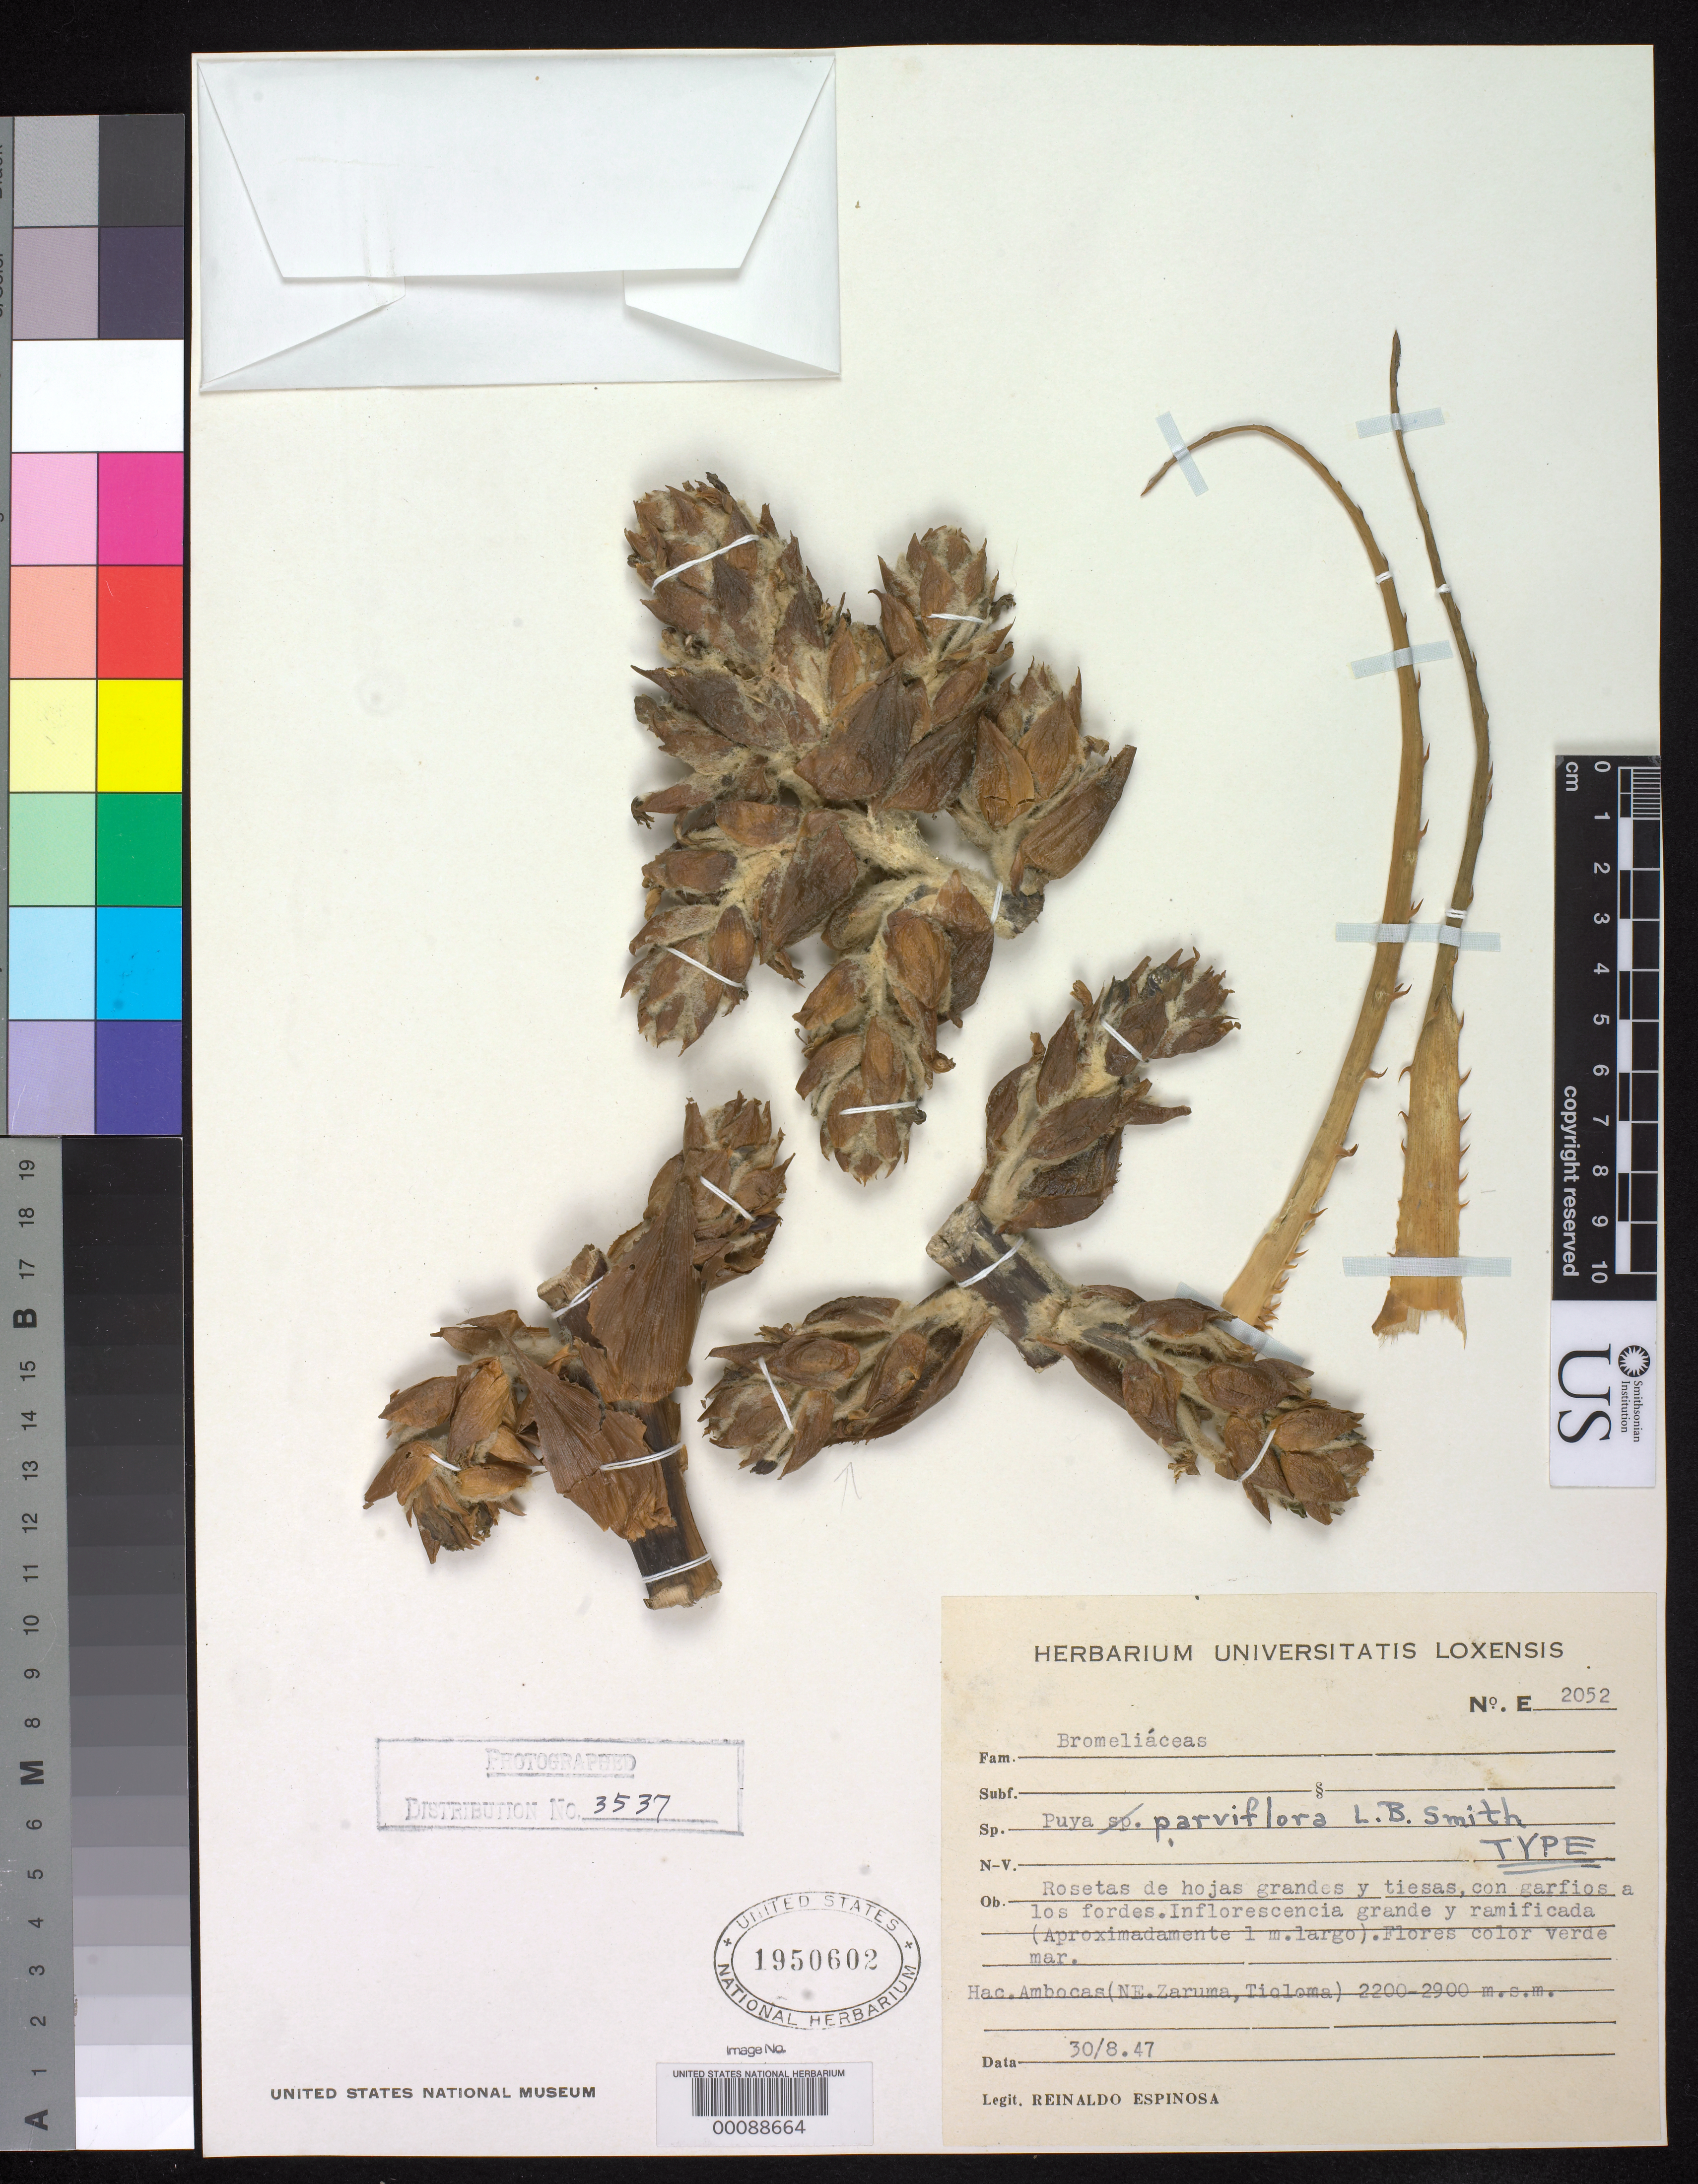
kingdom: Plantae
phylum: Tracheophyta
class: Liliopsida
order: Poales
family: Bromeliaceae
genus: Puya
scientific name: Puya parviflora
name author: L.B. Sm.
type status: Holotype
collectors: R. Espinosa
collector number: E 2052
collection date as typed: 30 Aug 1947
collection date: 1947-08-30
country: Ecuador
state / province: Loja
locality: Hacienda Ambocas, NEZaruma, Rio Loma.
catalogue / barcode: US 1950602